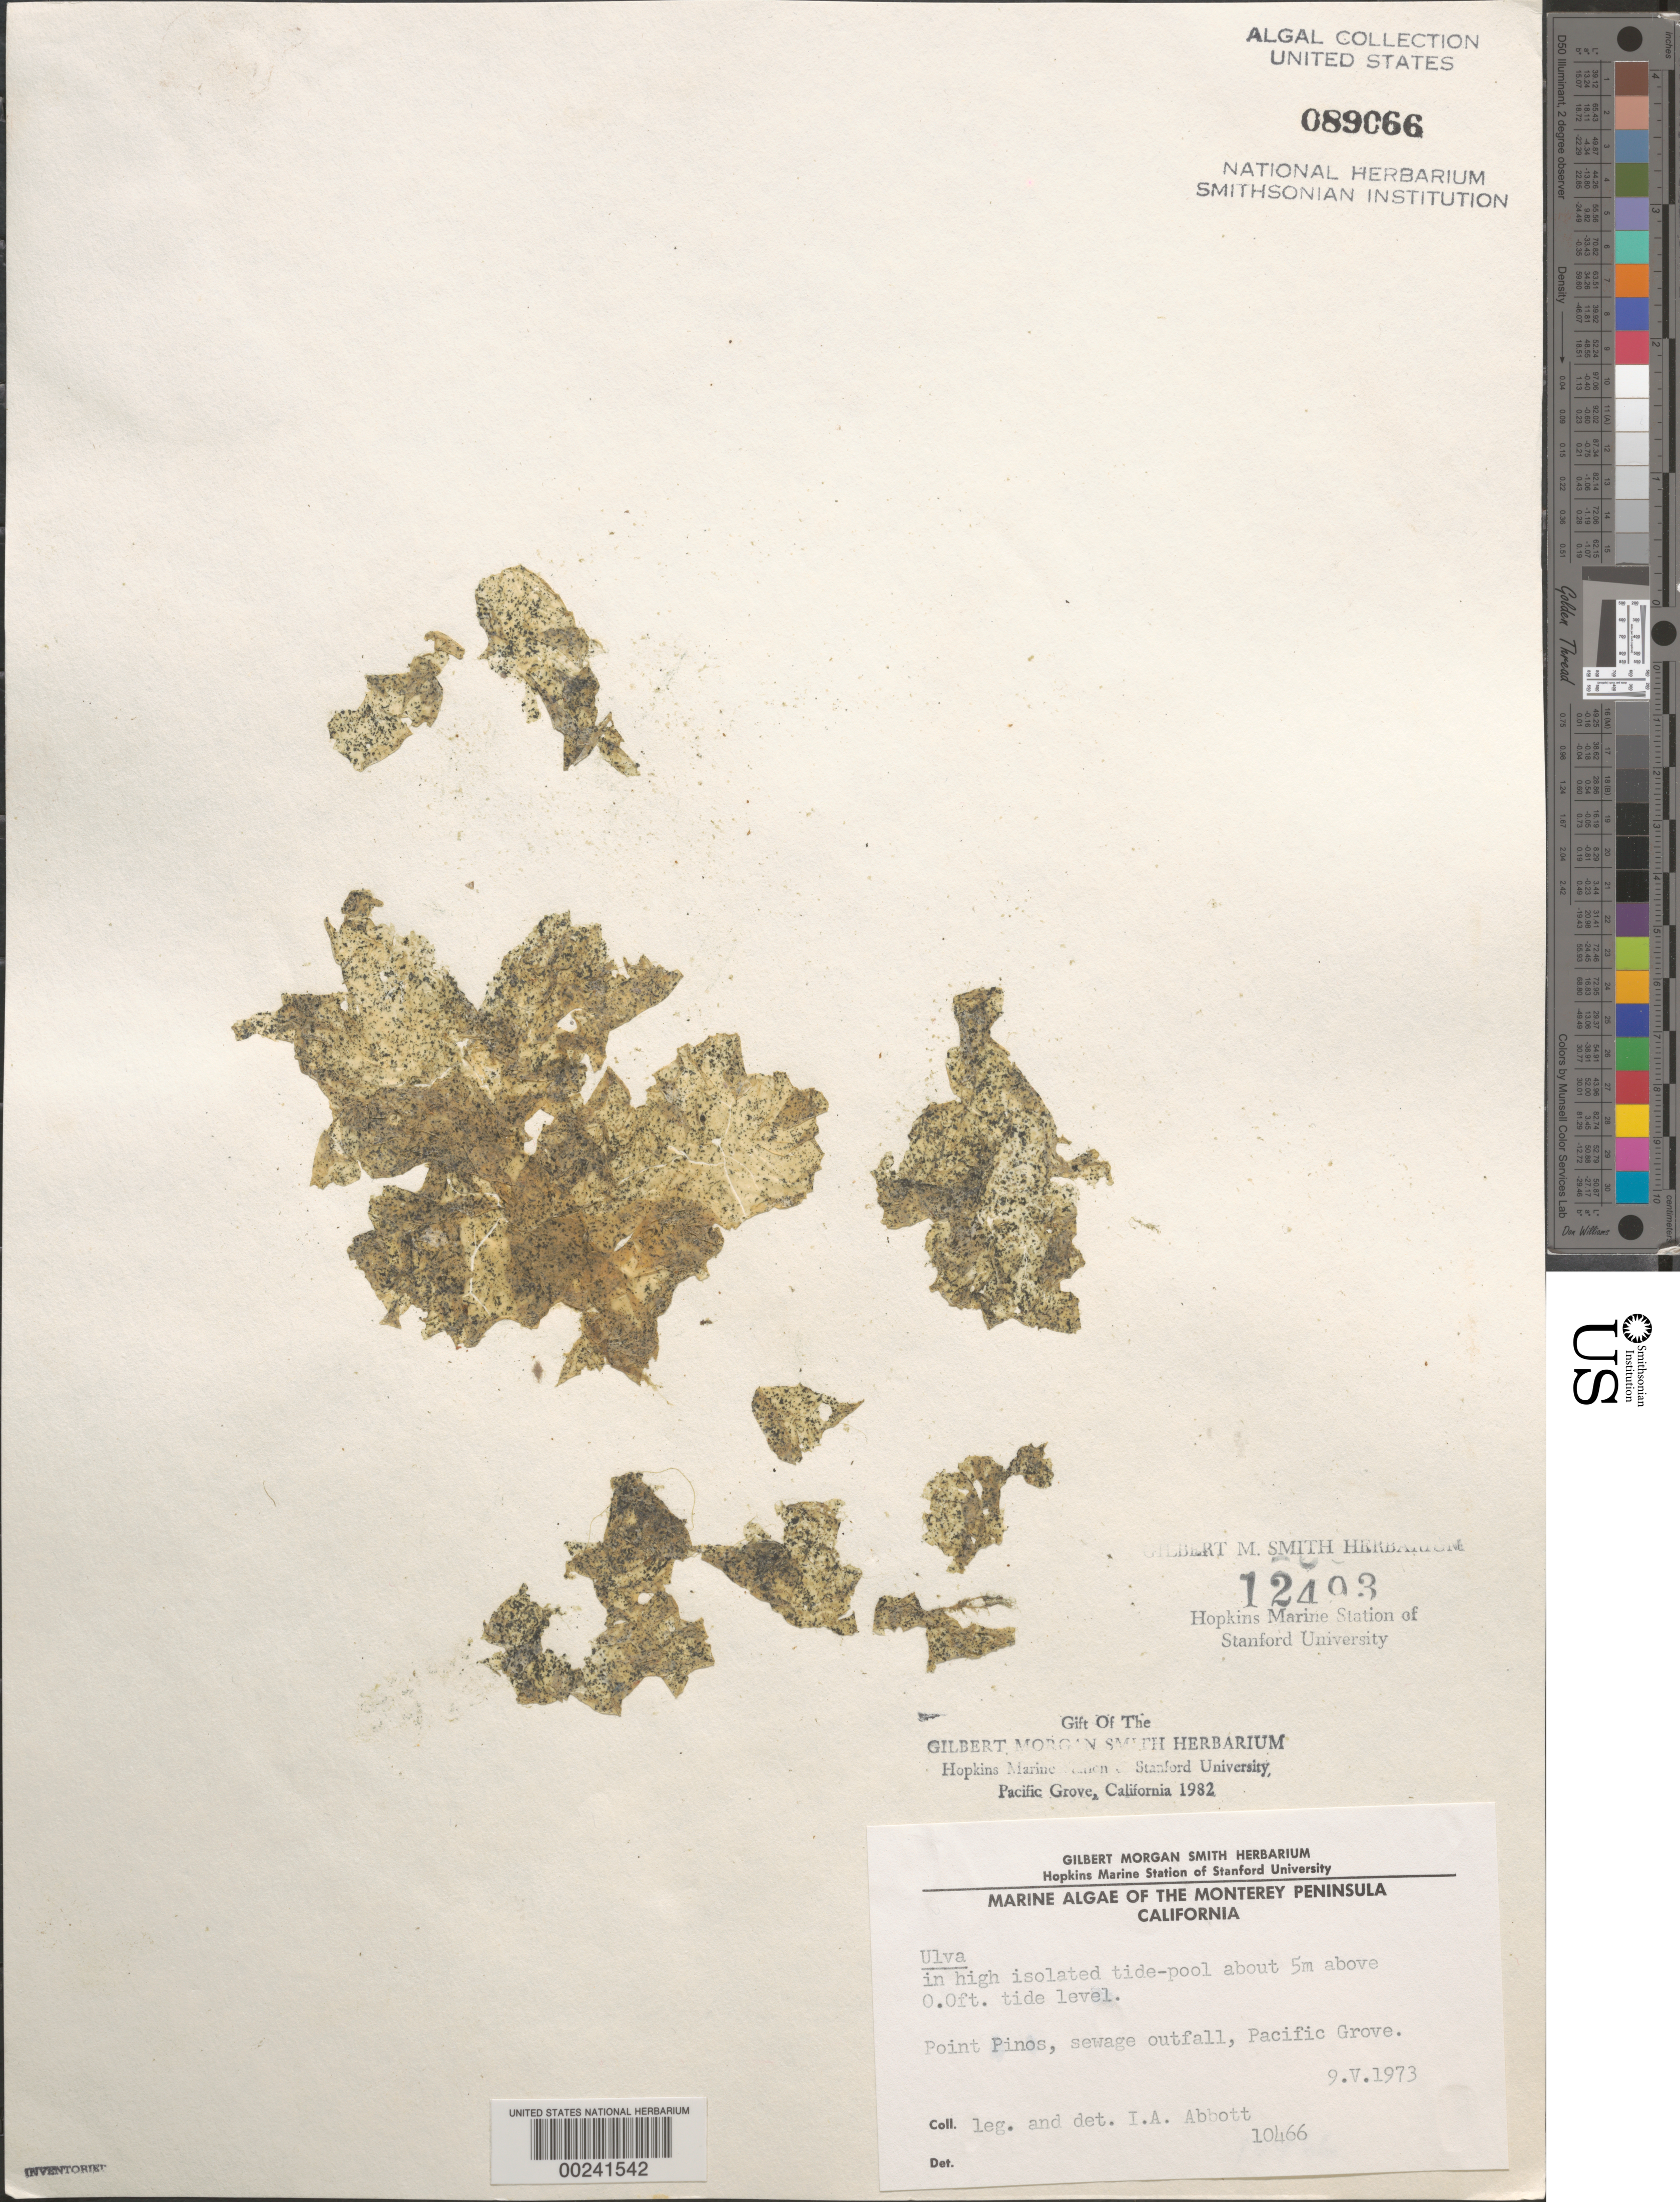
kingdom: Plantae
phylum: Chlorophyta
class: Ulvophyceae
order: Ulvales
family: Ulvaceae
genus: Ulva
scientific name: Ulva sp.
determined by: Abbott, Isabella A.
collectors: I. A. Abbott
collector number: IAA 10466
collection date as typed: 09 May 1973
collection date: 1973-05-09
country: United States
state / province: California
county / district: Monterey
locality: Point Pinos, Pacific Grove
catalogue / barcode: US 89066